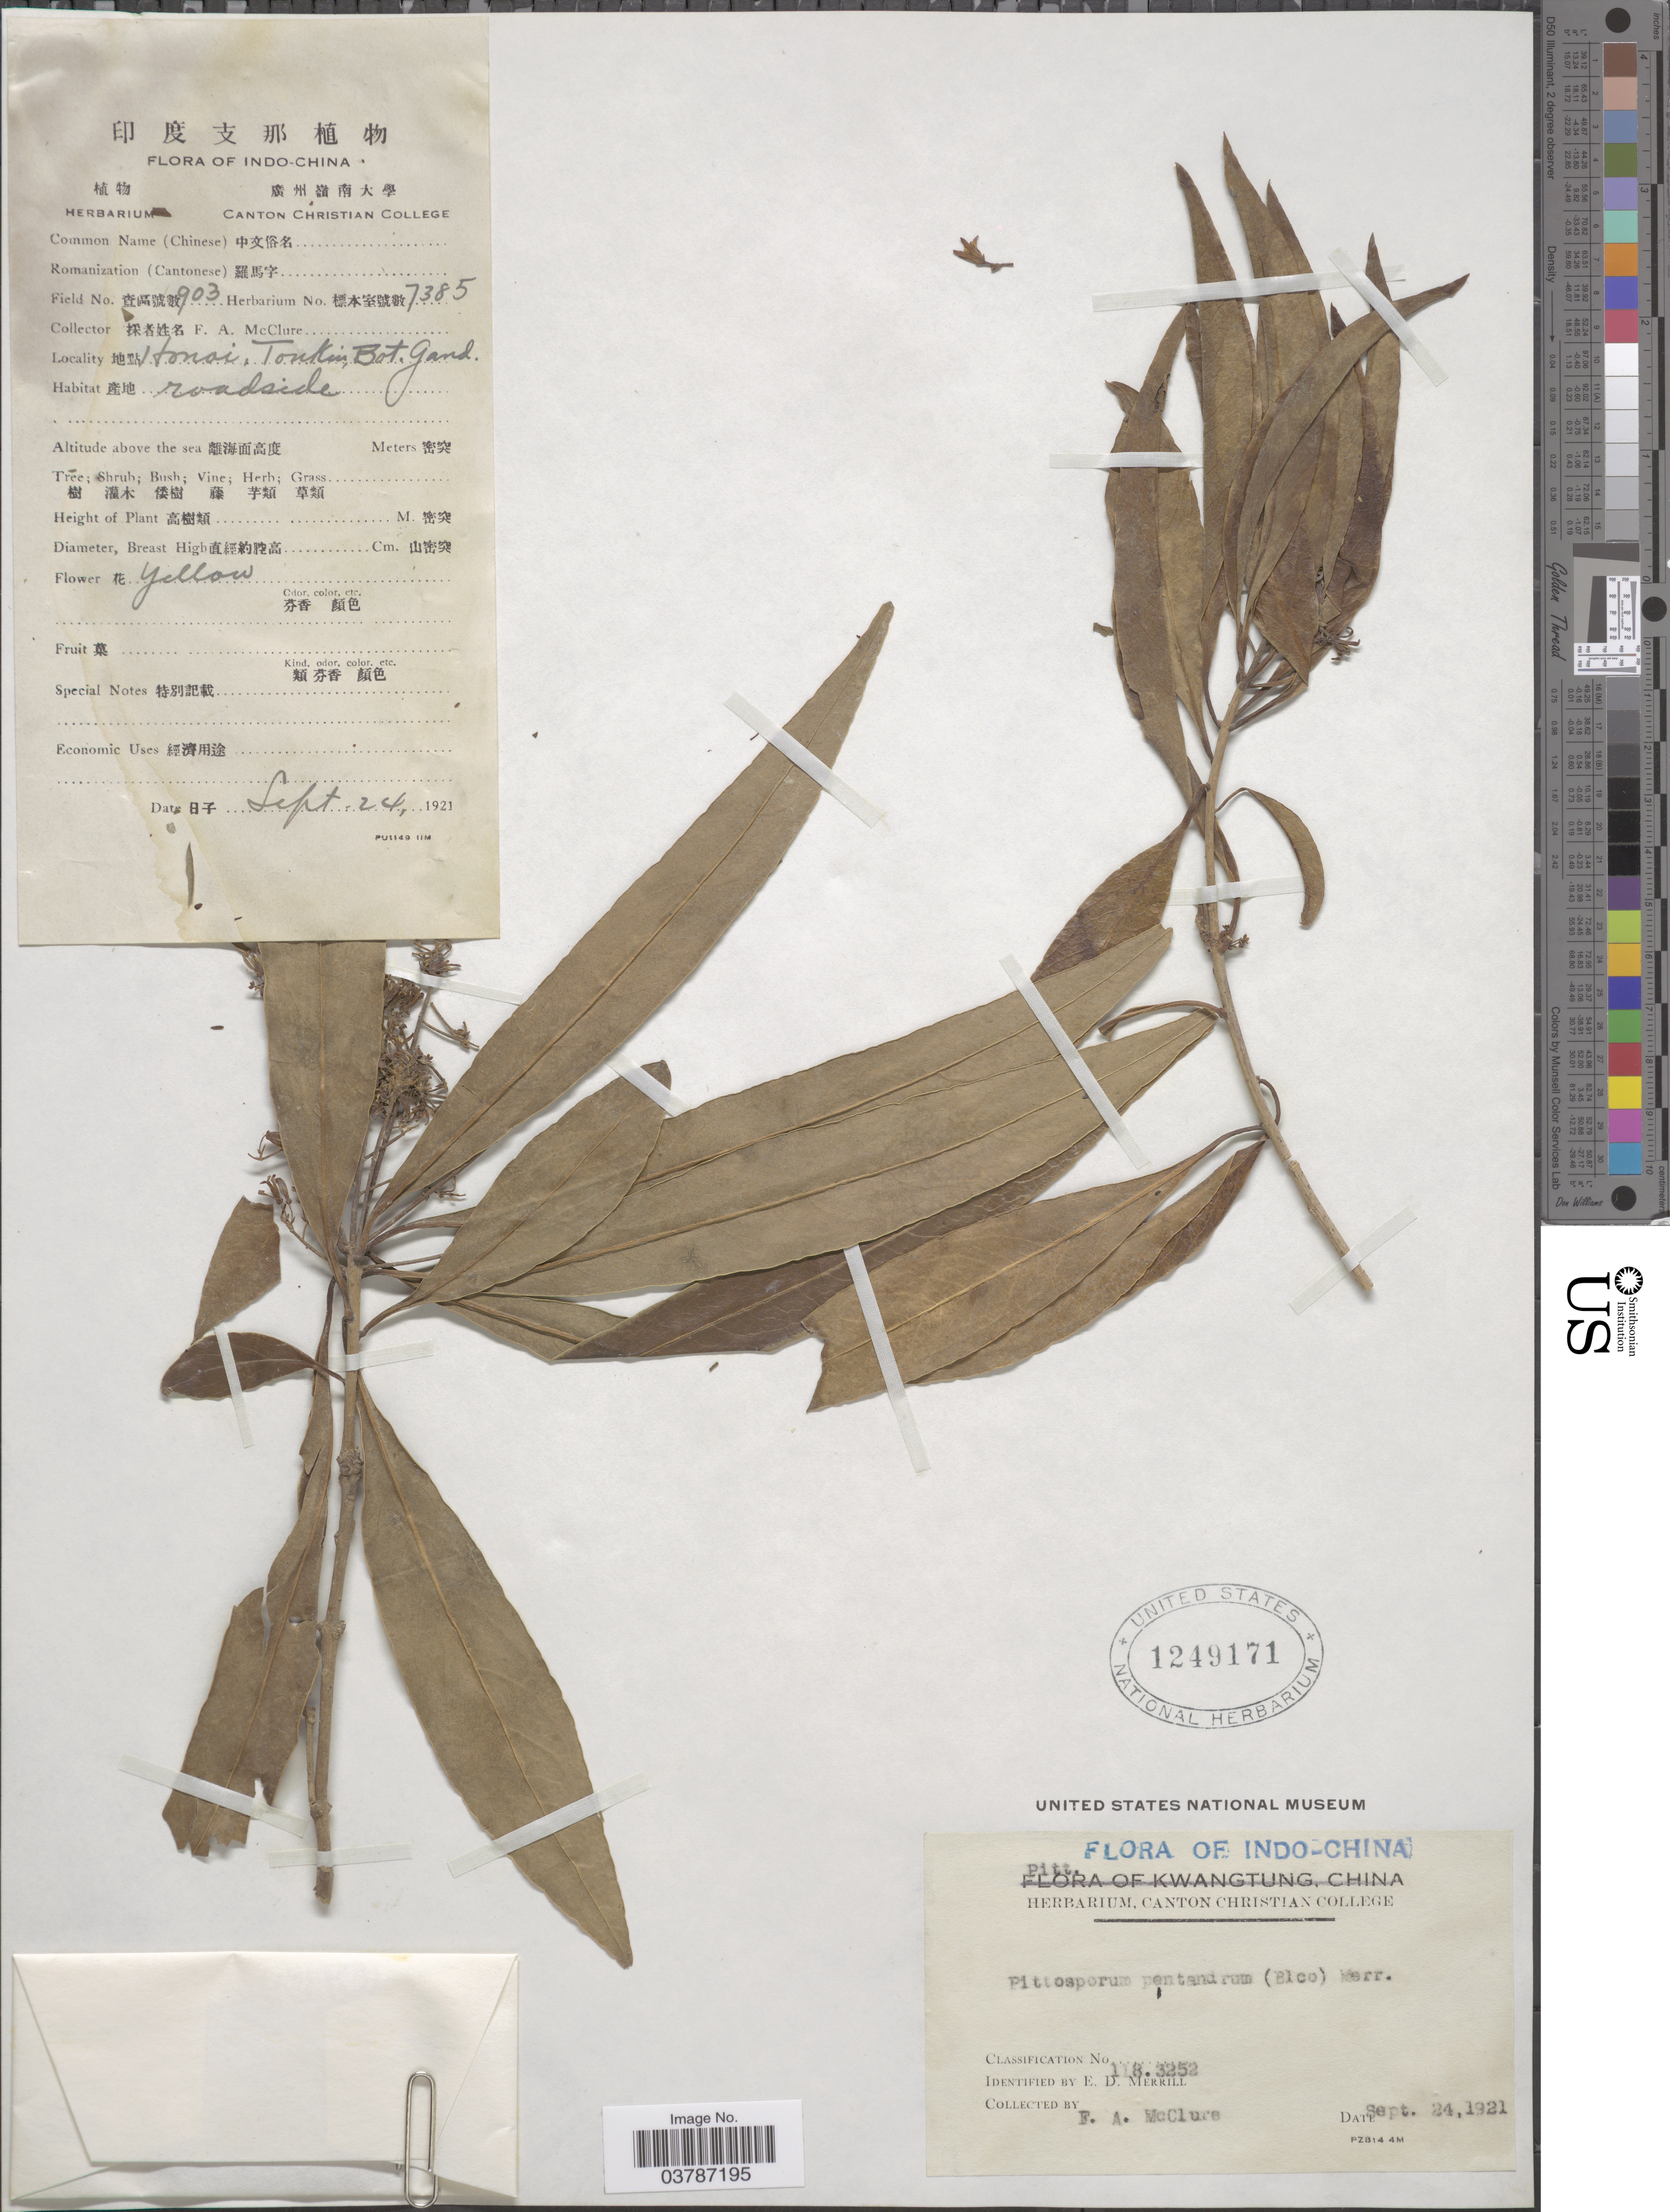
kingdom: Plantae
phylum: Tracheophyta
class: Magnoliopsida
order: Apiales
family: Pittosporaceae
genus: Pittosporum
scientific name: Pittosporum pentandrum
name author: (Blanco) Merr.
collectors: F. A. McClure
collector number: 903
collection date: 1921-09-24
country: Vietnam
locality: Indo-China. Hanoi, Tonkin, Bot, Gard.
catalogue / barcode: US 1249171